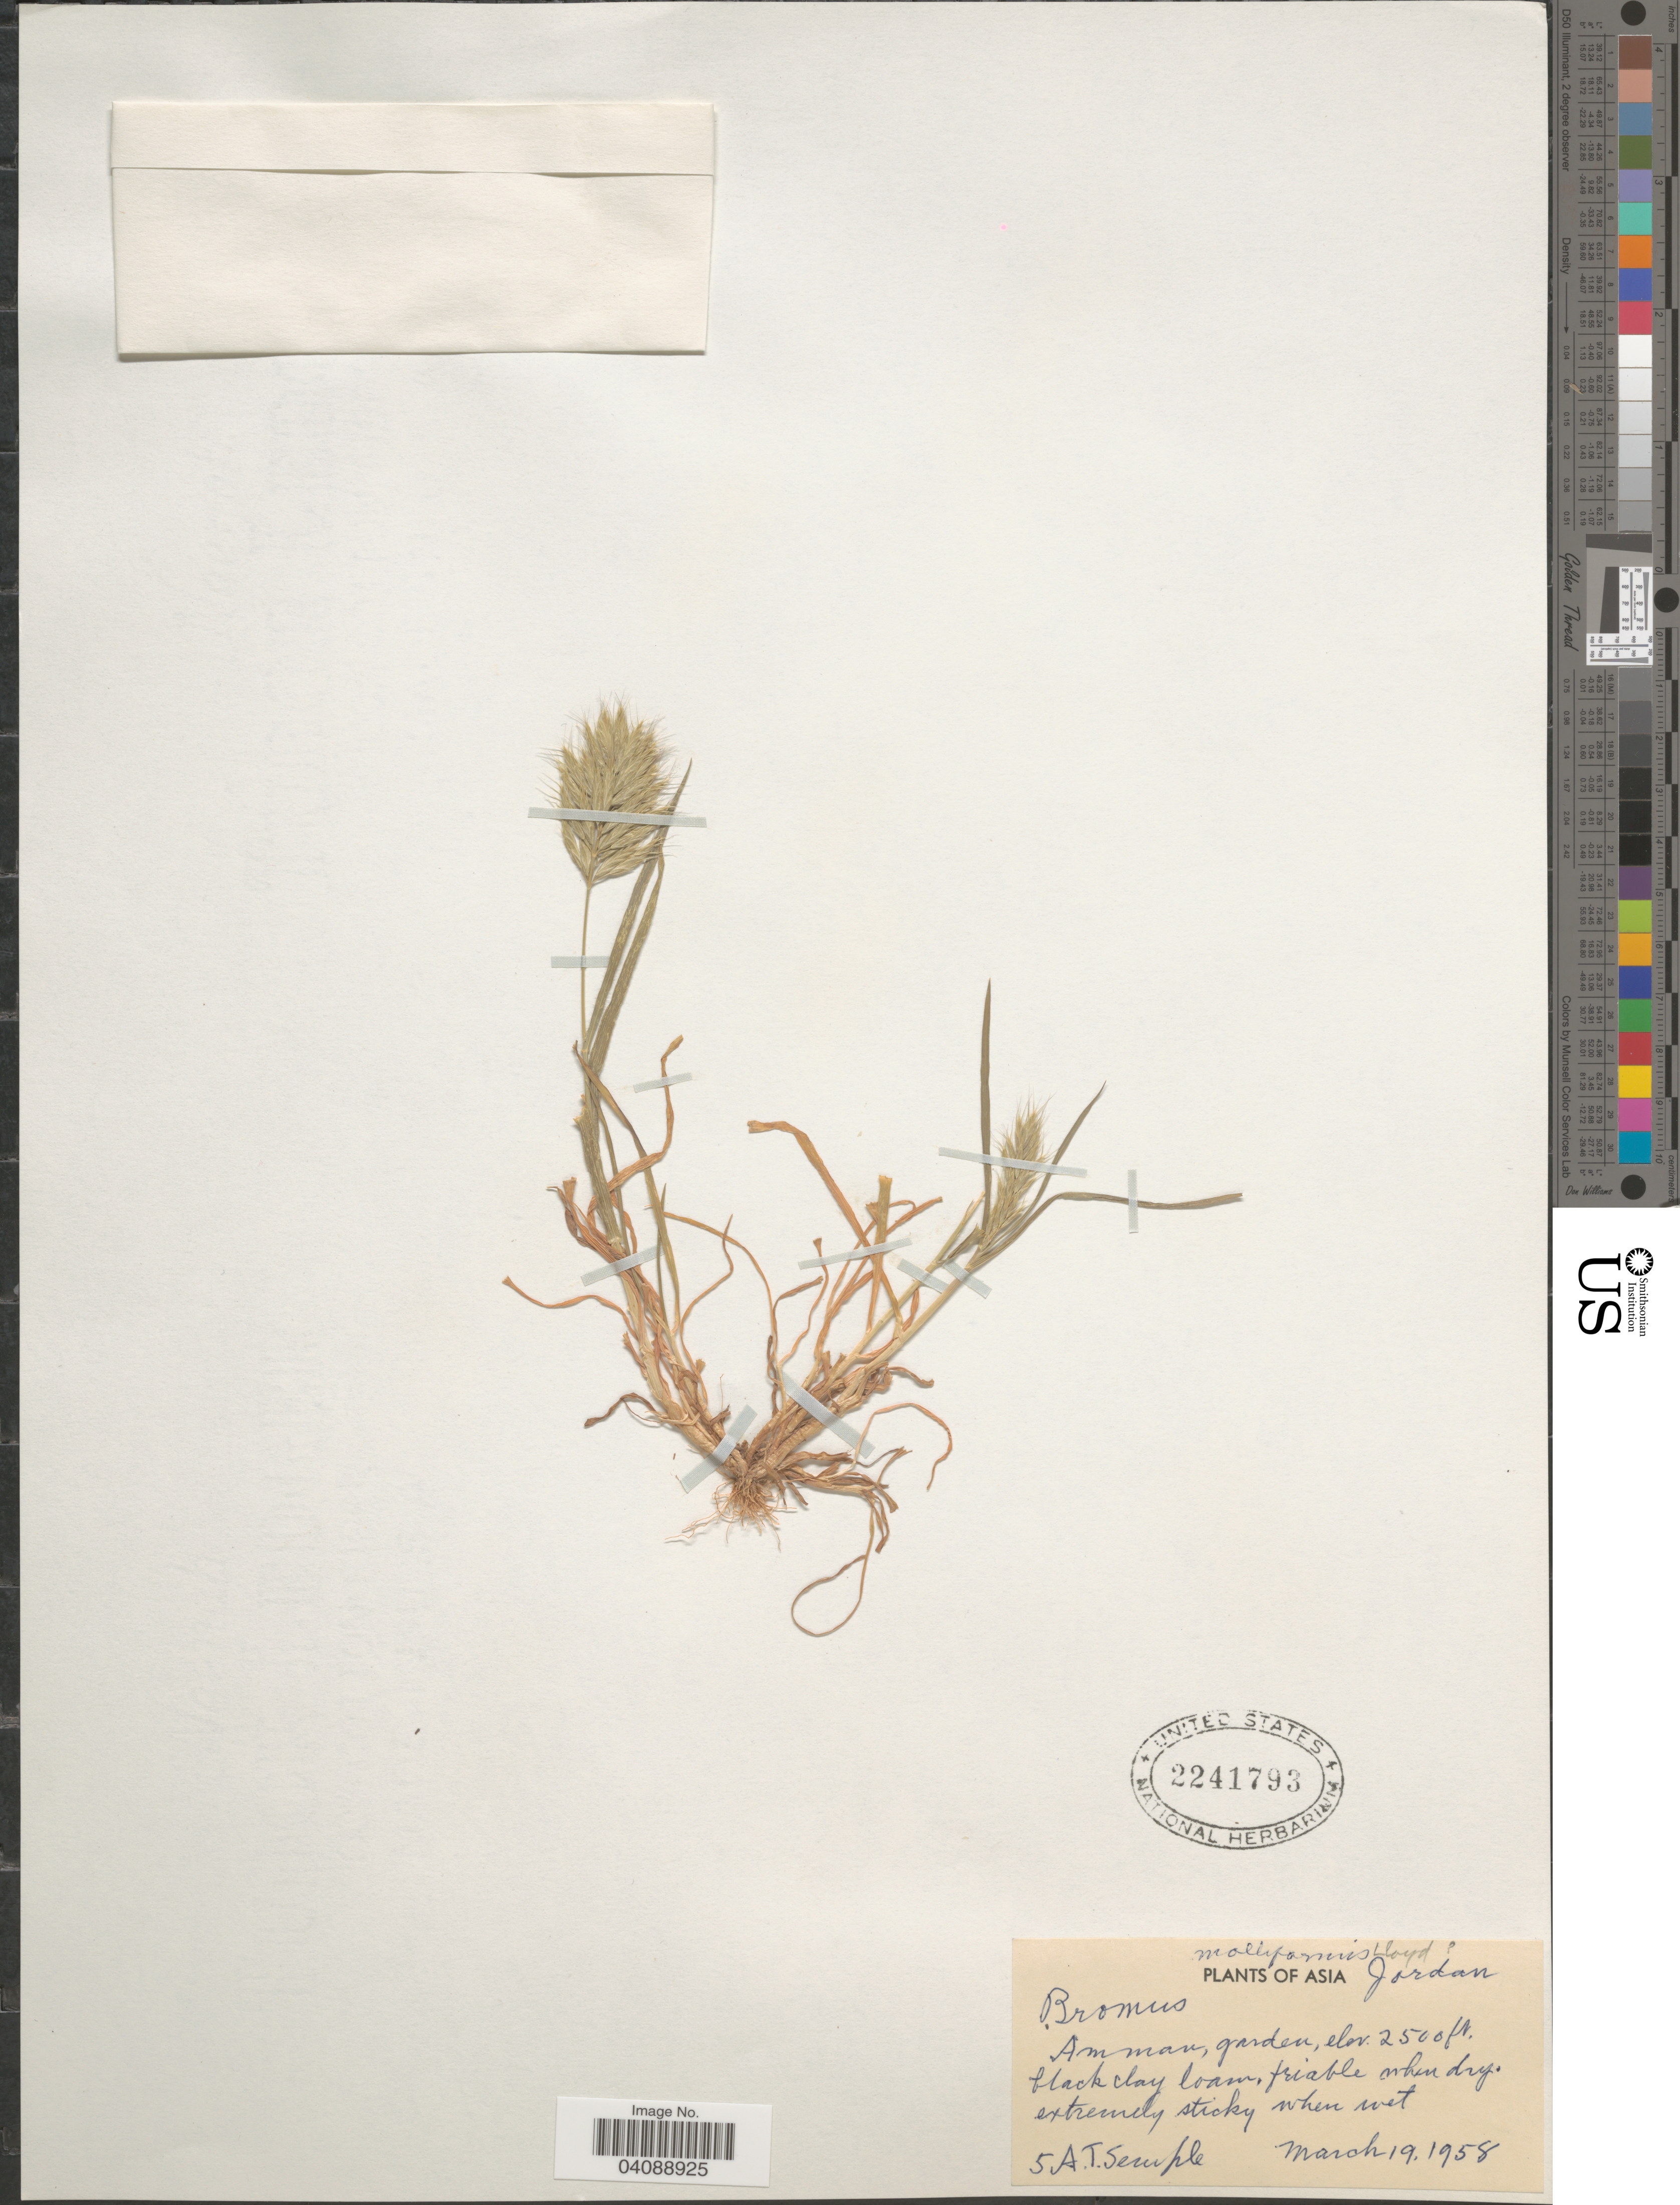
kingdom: Plantae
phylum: Tracheophyta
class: Liliopsida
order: Poales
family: Poaceae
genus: Bromus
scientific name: Bromus hordeaceus subsp. divaricatus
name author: (Bonnier & Layens) Kerguélen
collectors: A. Semple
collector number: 5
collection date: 1958-03-19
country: Jordan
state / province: Amman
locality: Amman, garden.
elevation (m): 762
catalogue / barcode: US 2241793